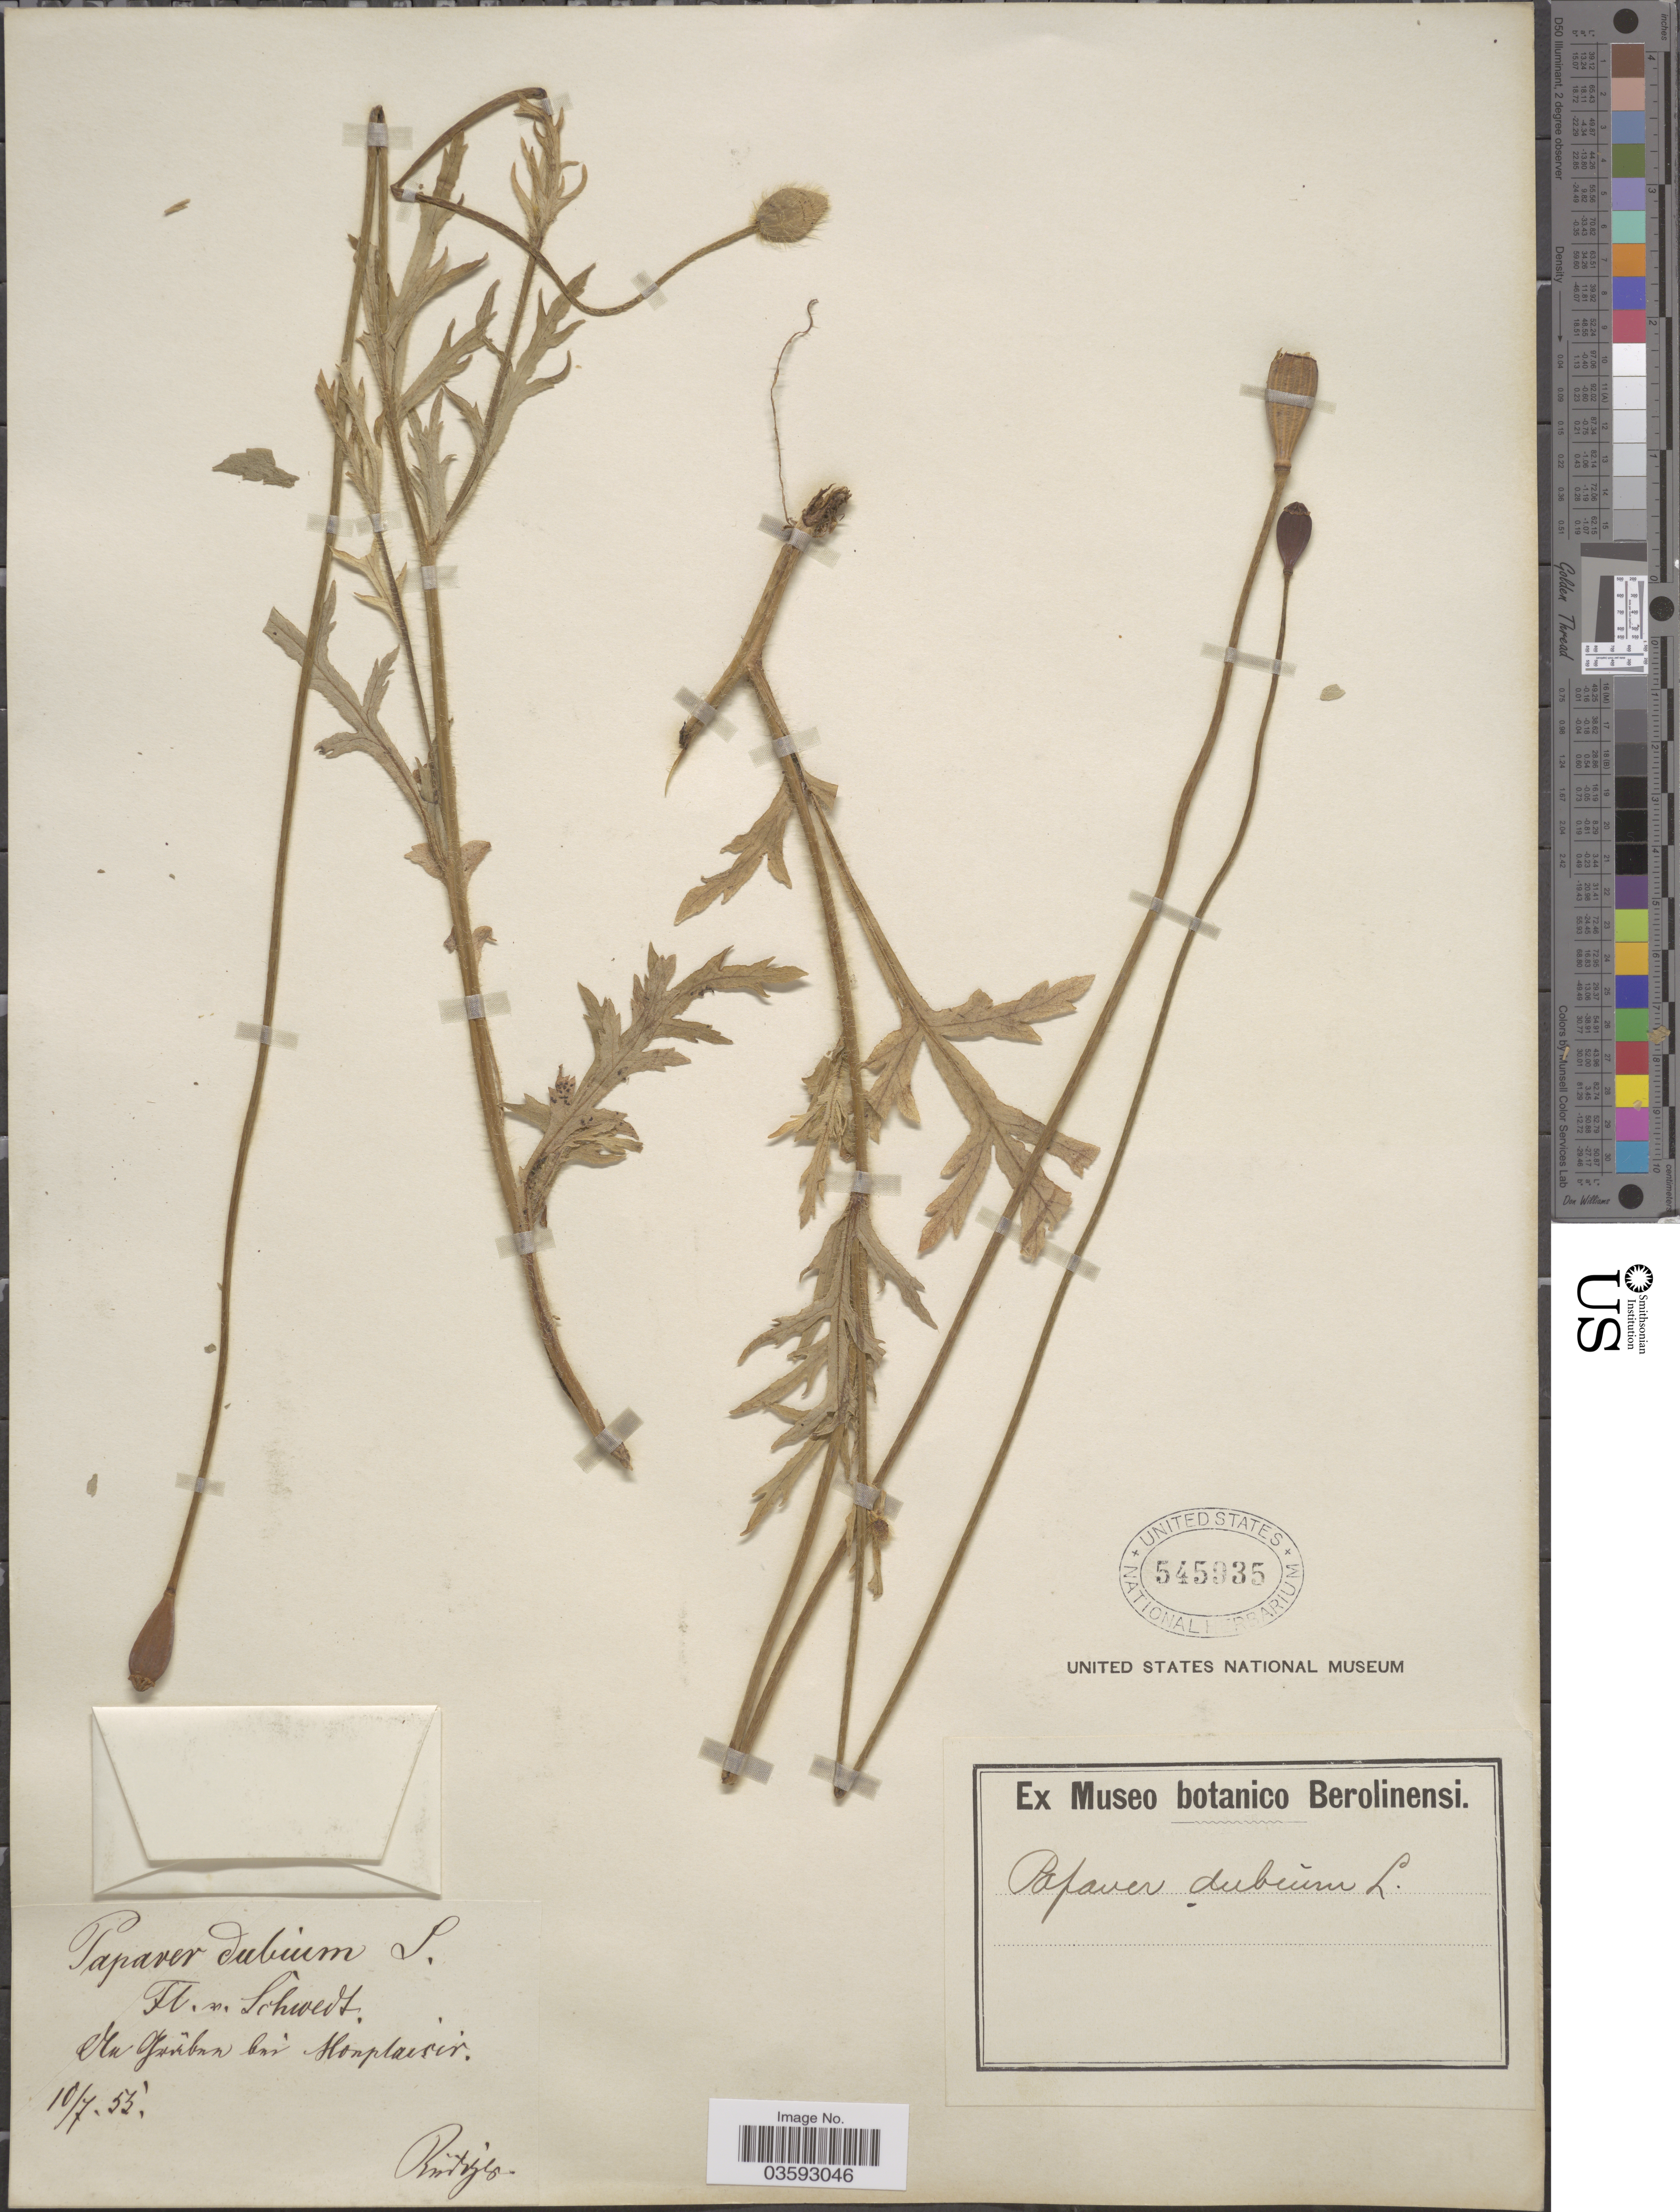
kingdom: Plantae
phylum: Tracheophyta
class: Magnoliopsida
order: Ranunculales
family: Papaveraceae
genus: Papaver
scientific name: Papaver dubium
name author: L.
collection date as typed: Transcribed d/m/y: 10/7/55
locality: Schwedt. Mu Grauban bei Monplaisir. [interpreted]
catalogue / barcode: US 545935